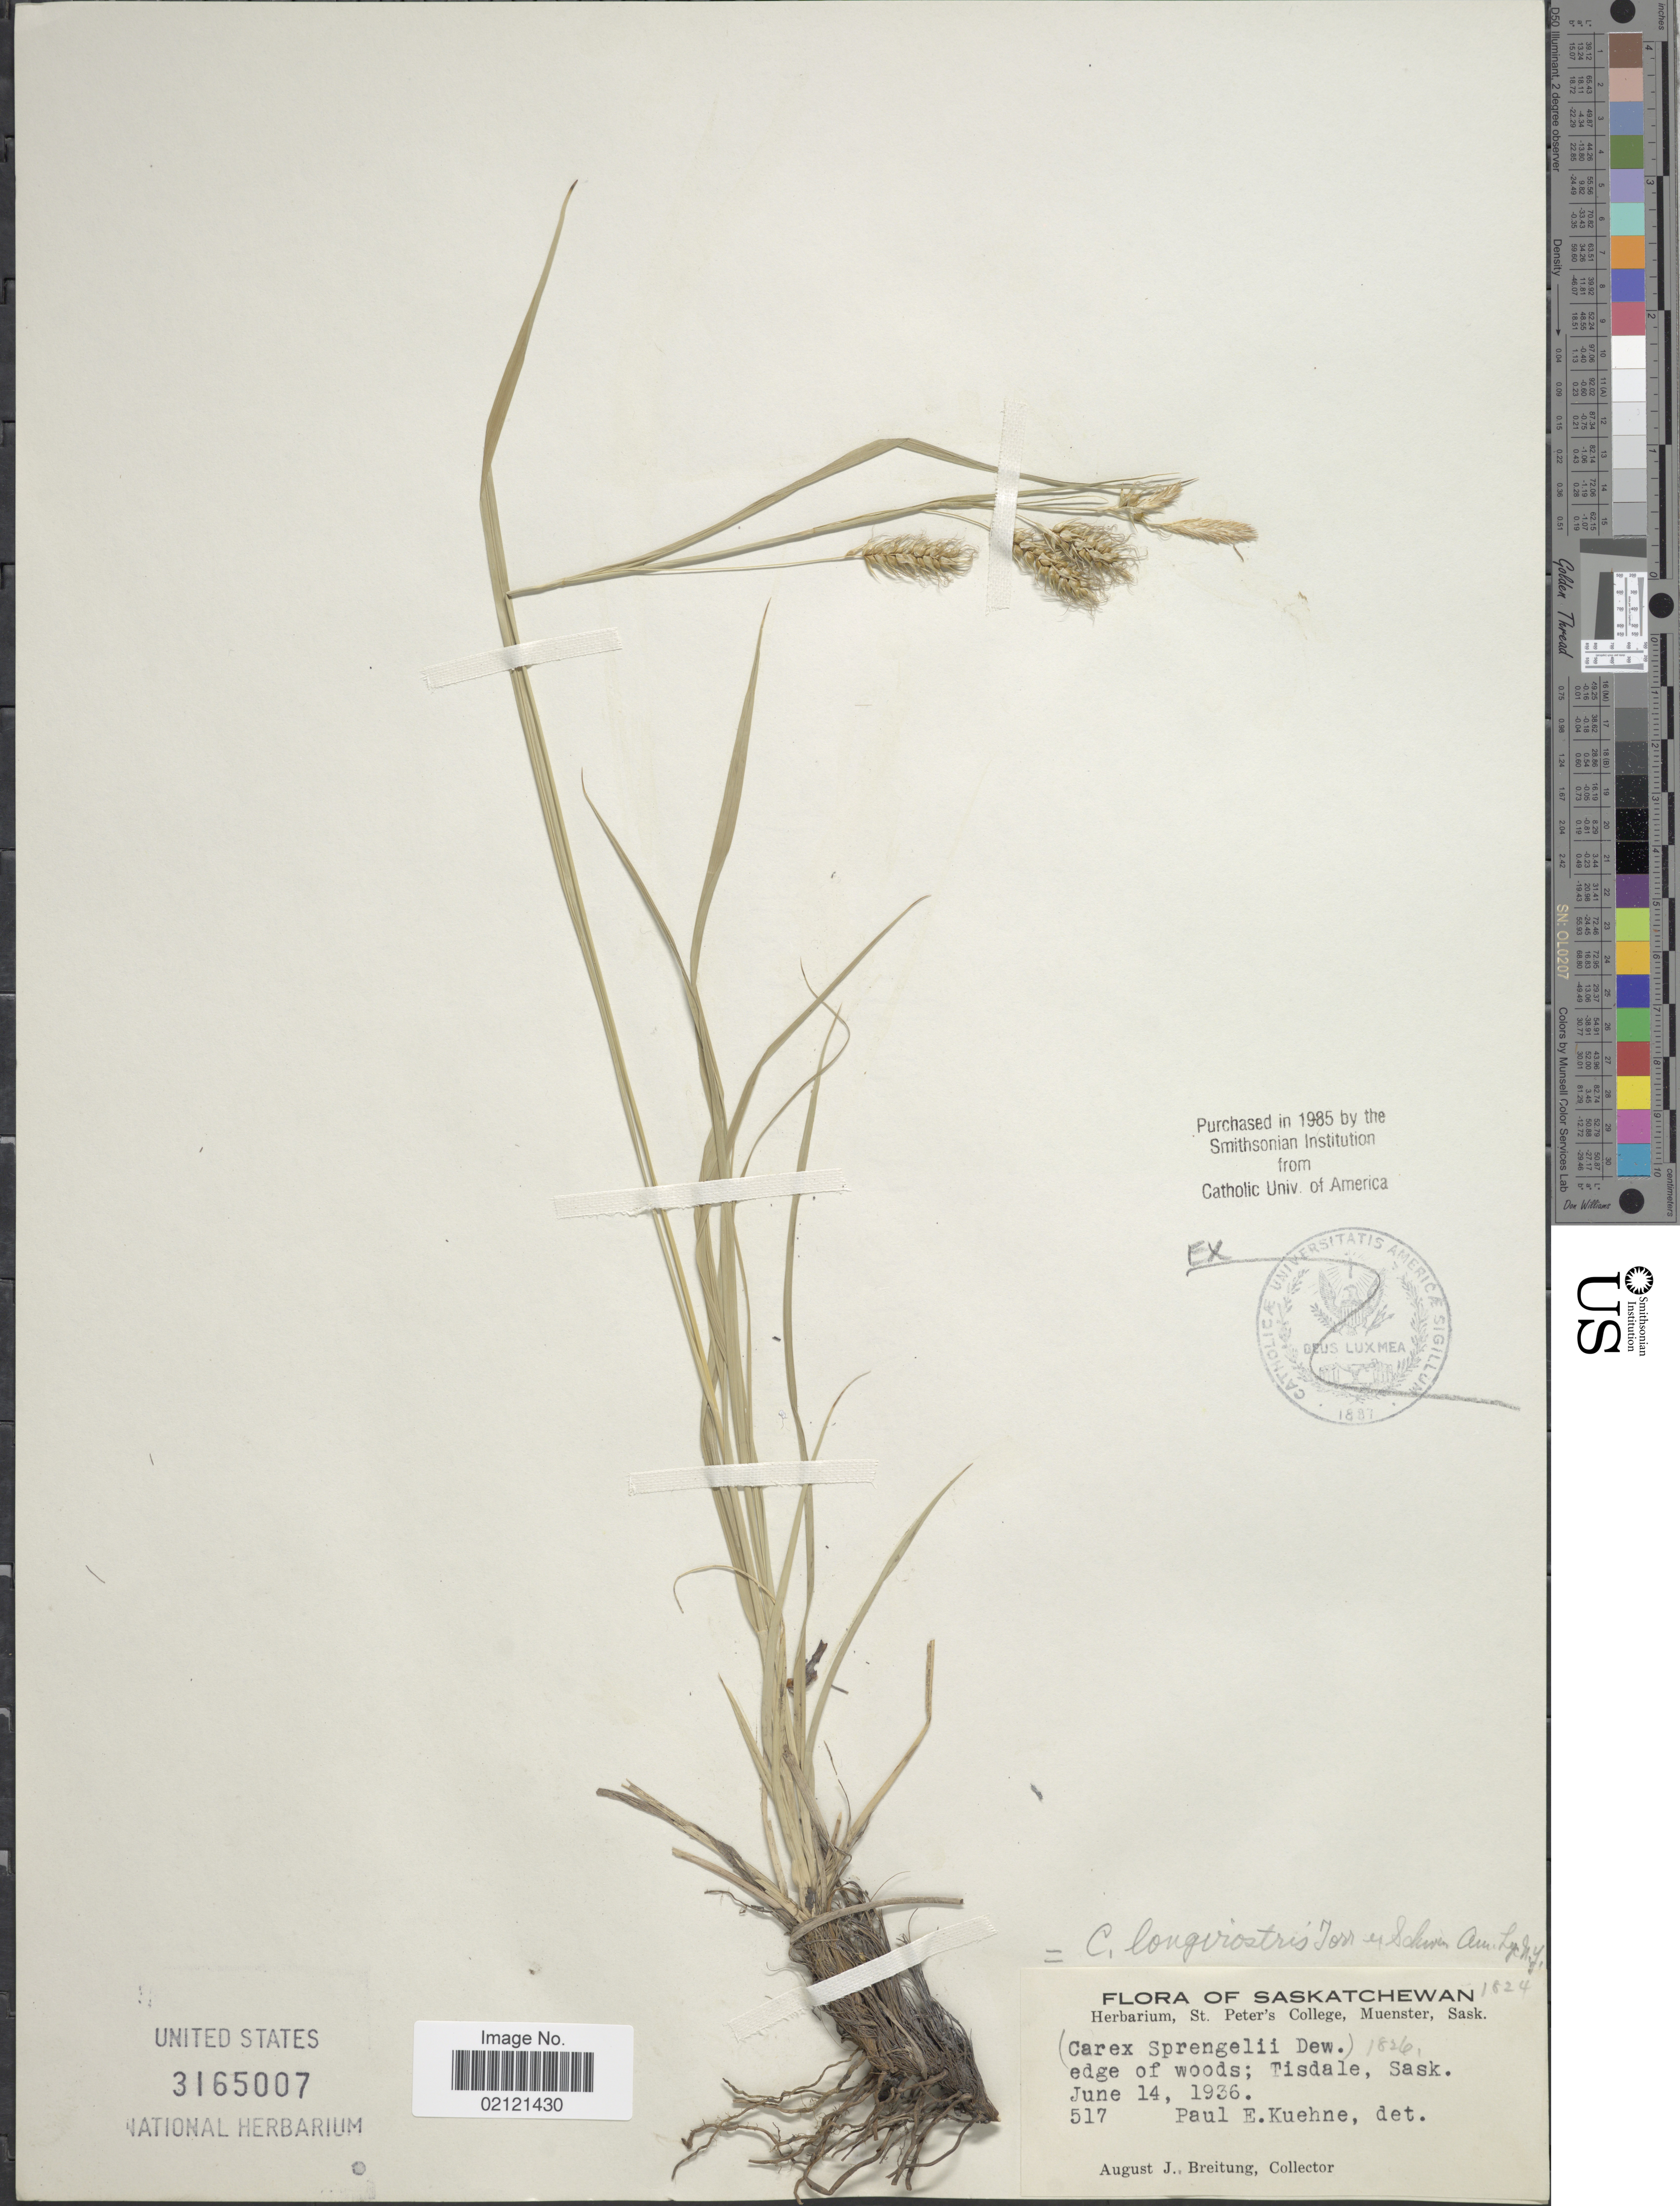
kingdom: Plantae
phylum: Tracheophyta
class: Liliopsida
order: Poales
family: Cyperaceae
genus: Carex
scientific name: Carex sprengelii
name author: Dewey ex Spreng.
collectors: A. Breitung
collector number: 517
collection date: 1936-06-14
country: Canada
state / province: Saskatchewan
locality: Tisdale, Sask.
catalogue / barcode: US 3165007